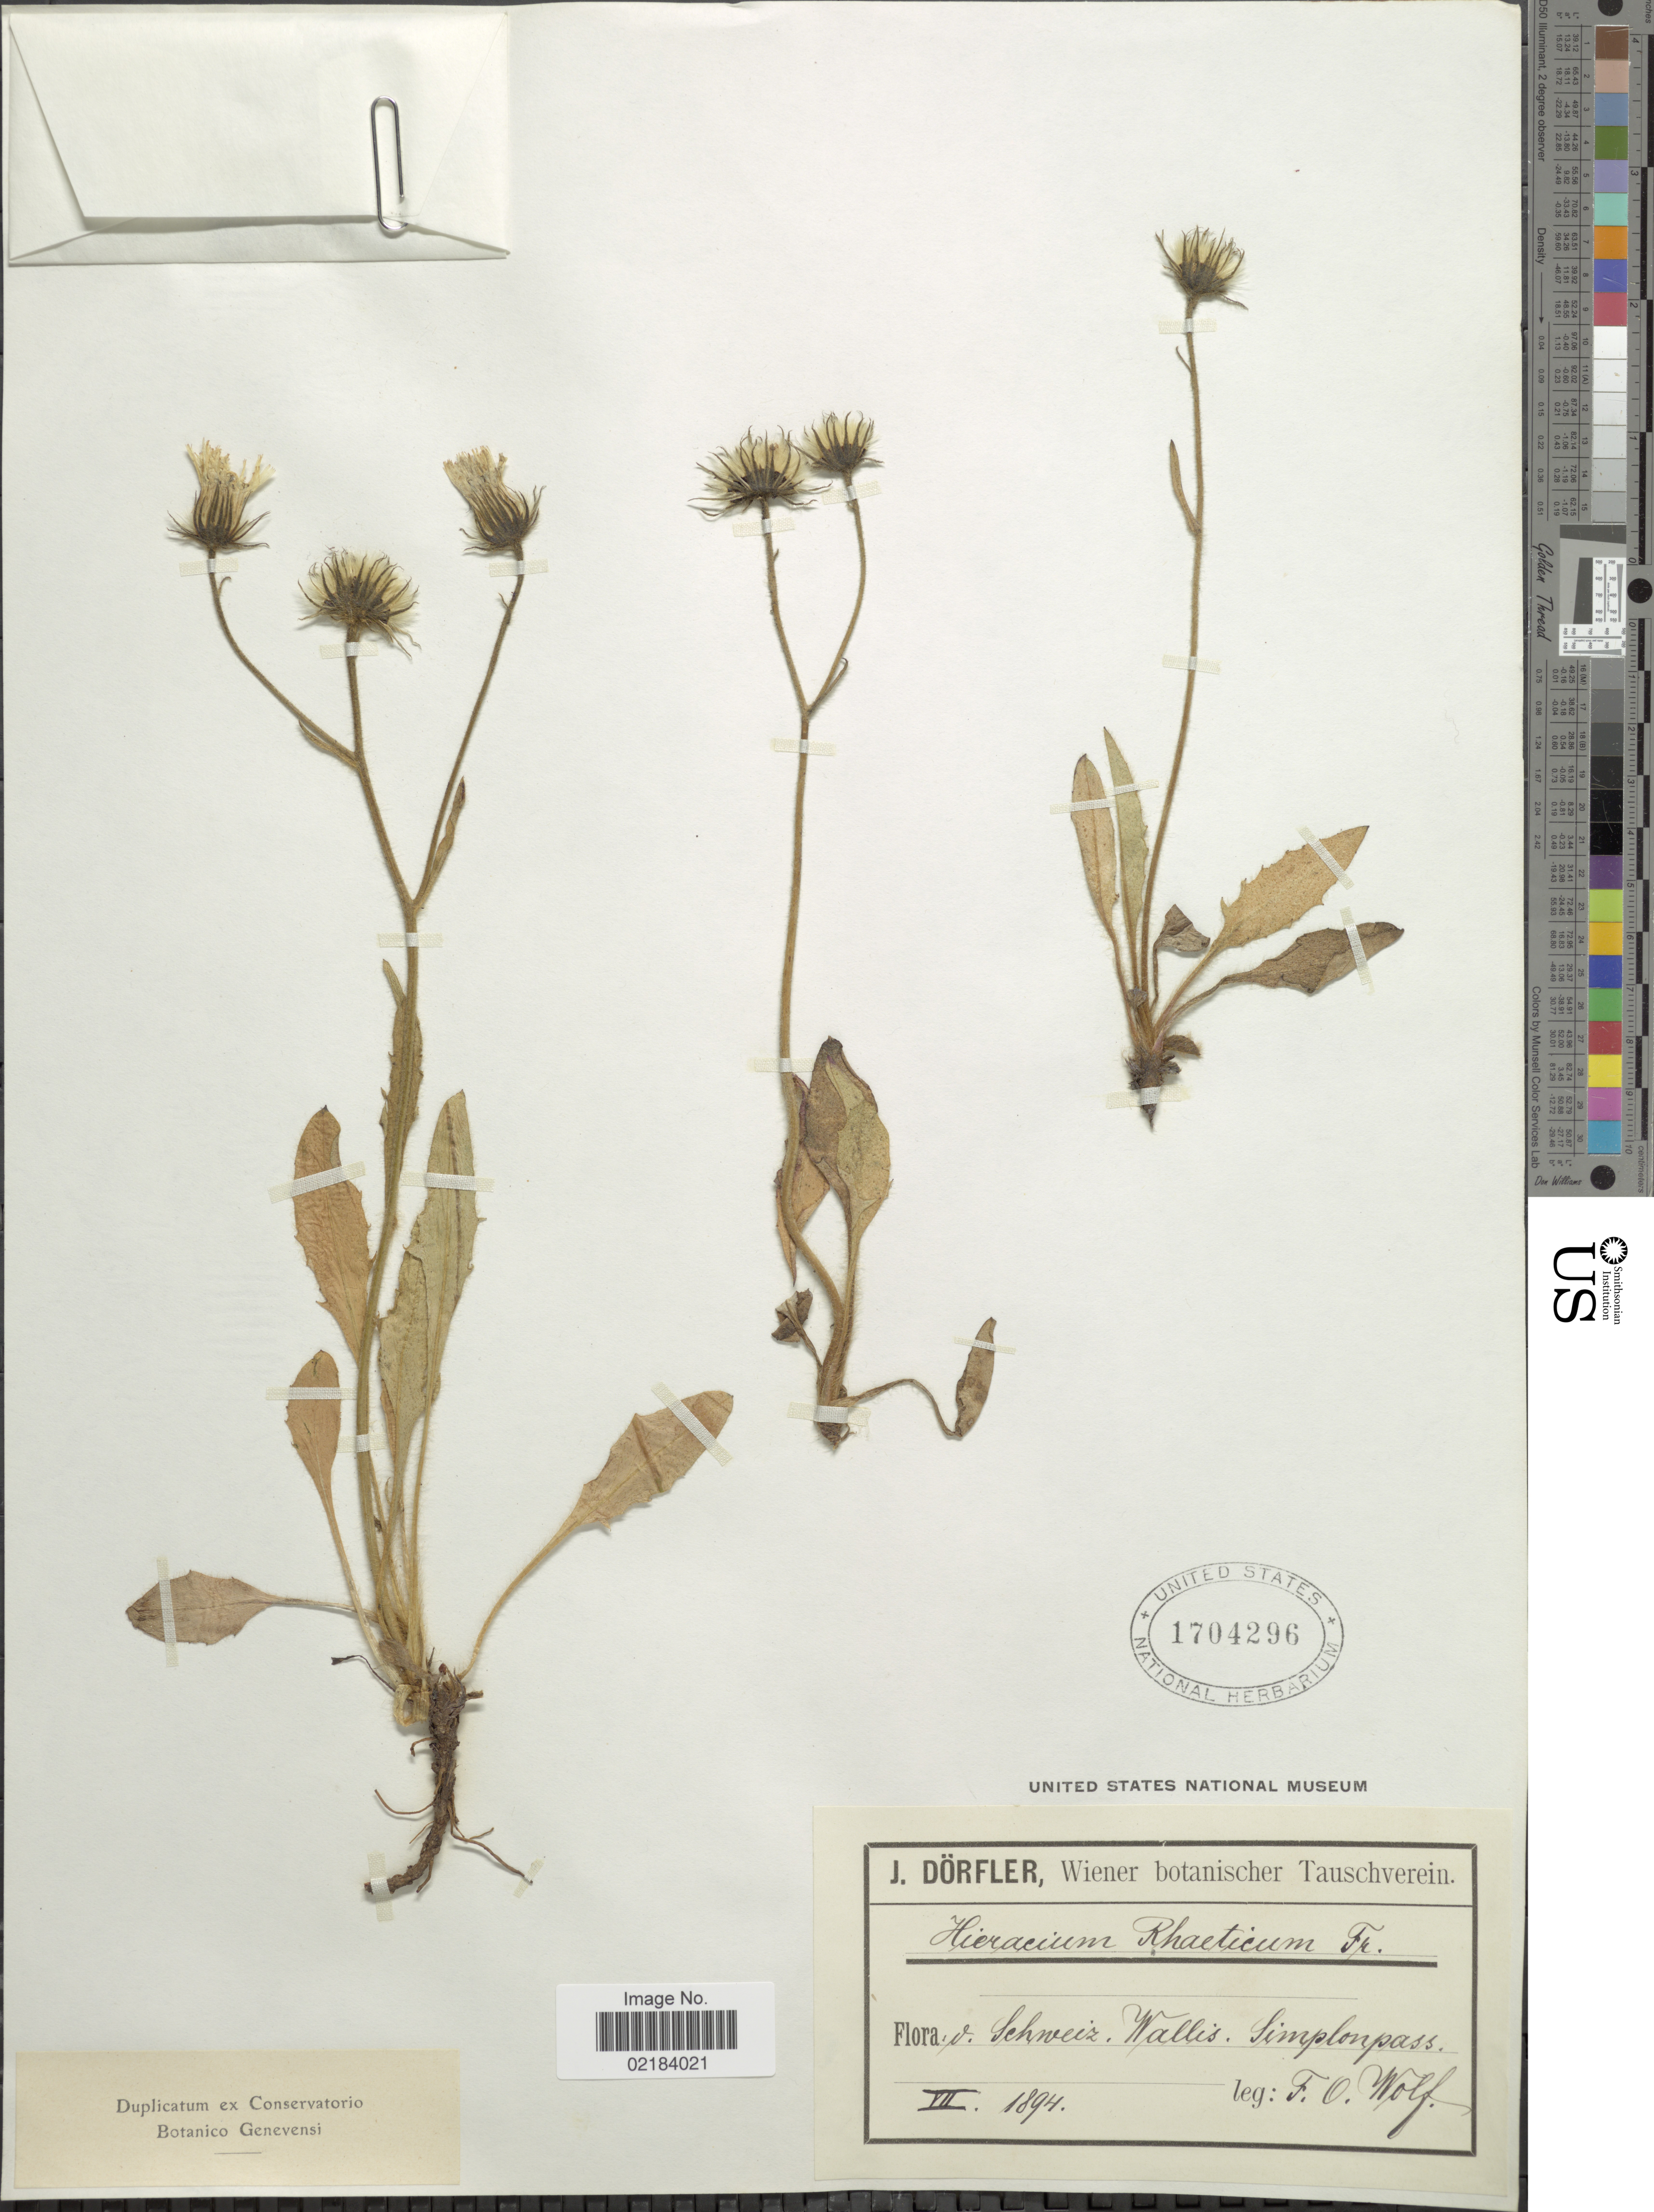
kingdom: Plantae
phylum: Tracheophyta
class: Magnoliopsida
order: Asterales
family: Asteraceae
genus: Hieracium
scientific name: Hieracium nigrescens subsp. rhaeticum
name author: (Fr.) Zahn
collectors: F. Wolf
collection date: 1894-07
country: Switzerland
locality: Wallis, Simplonpass. Schweiz.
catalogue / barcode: US 1704296